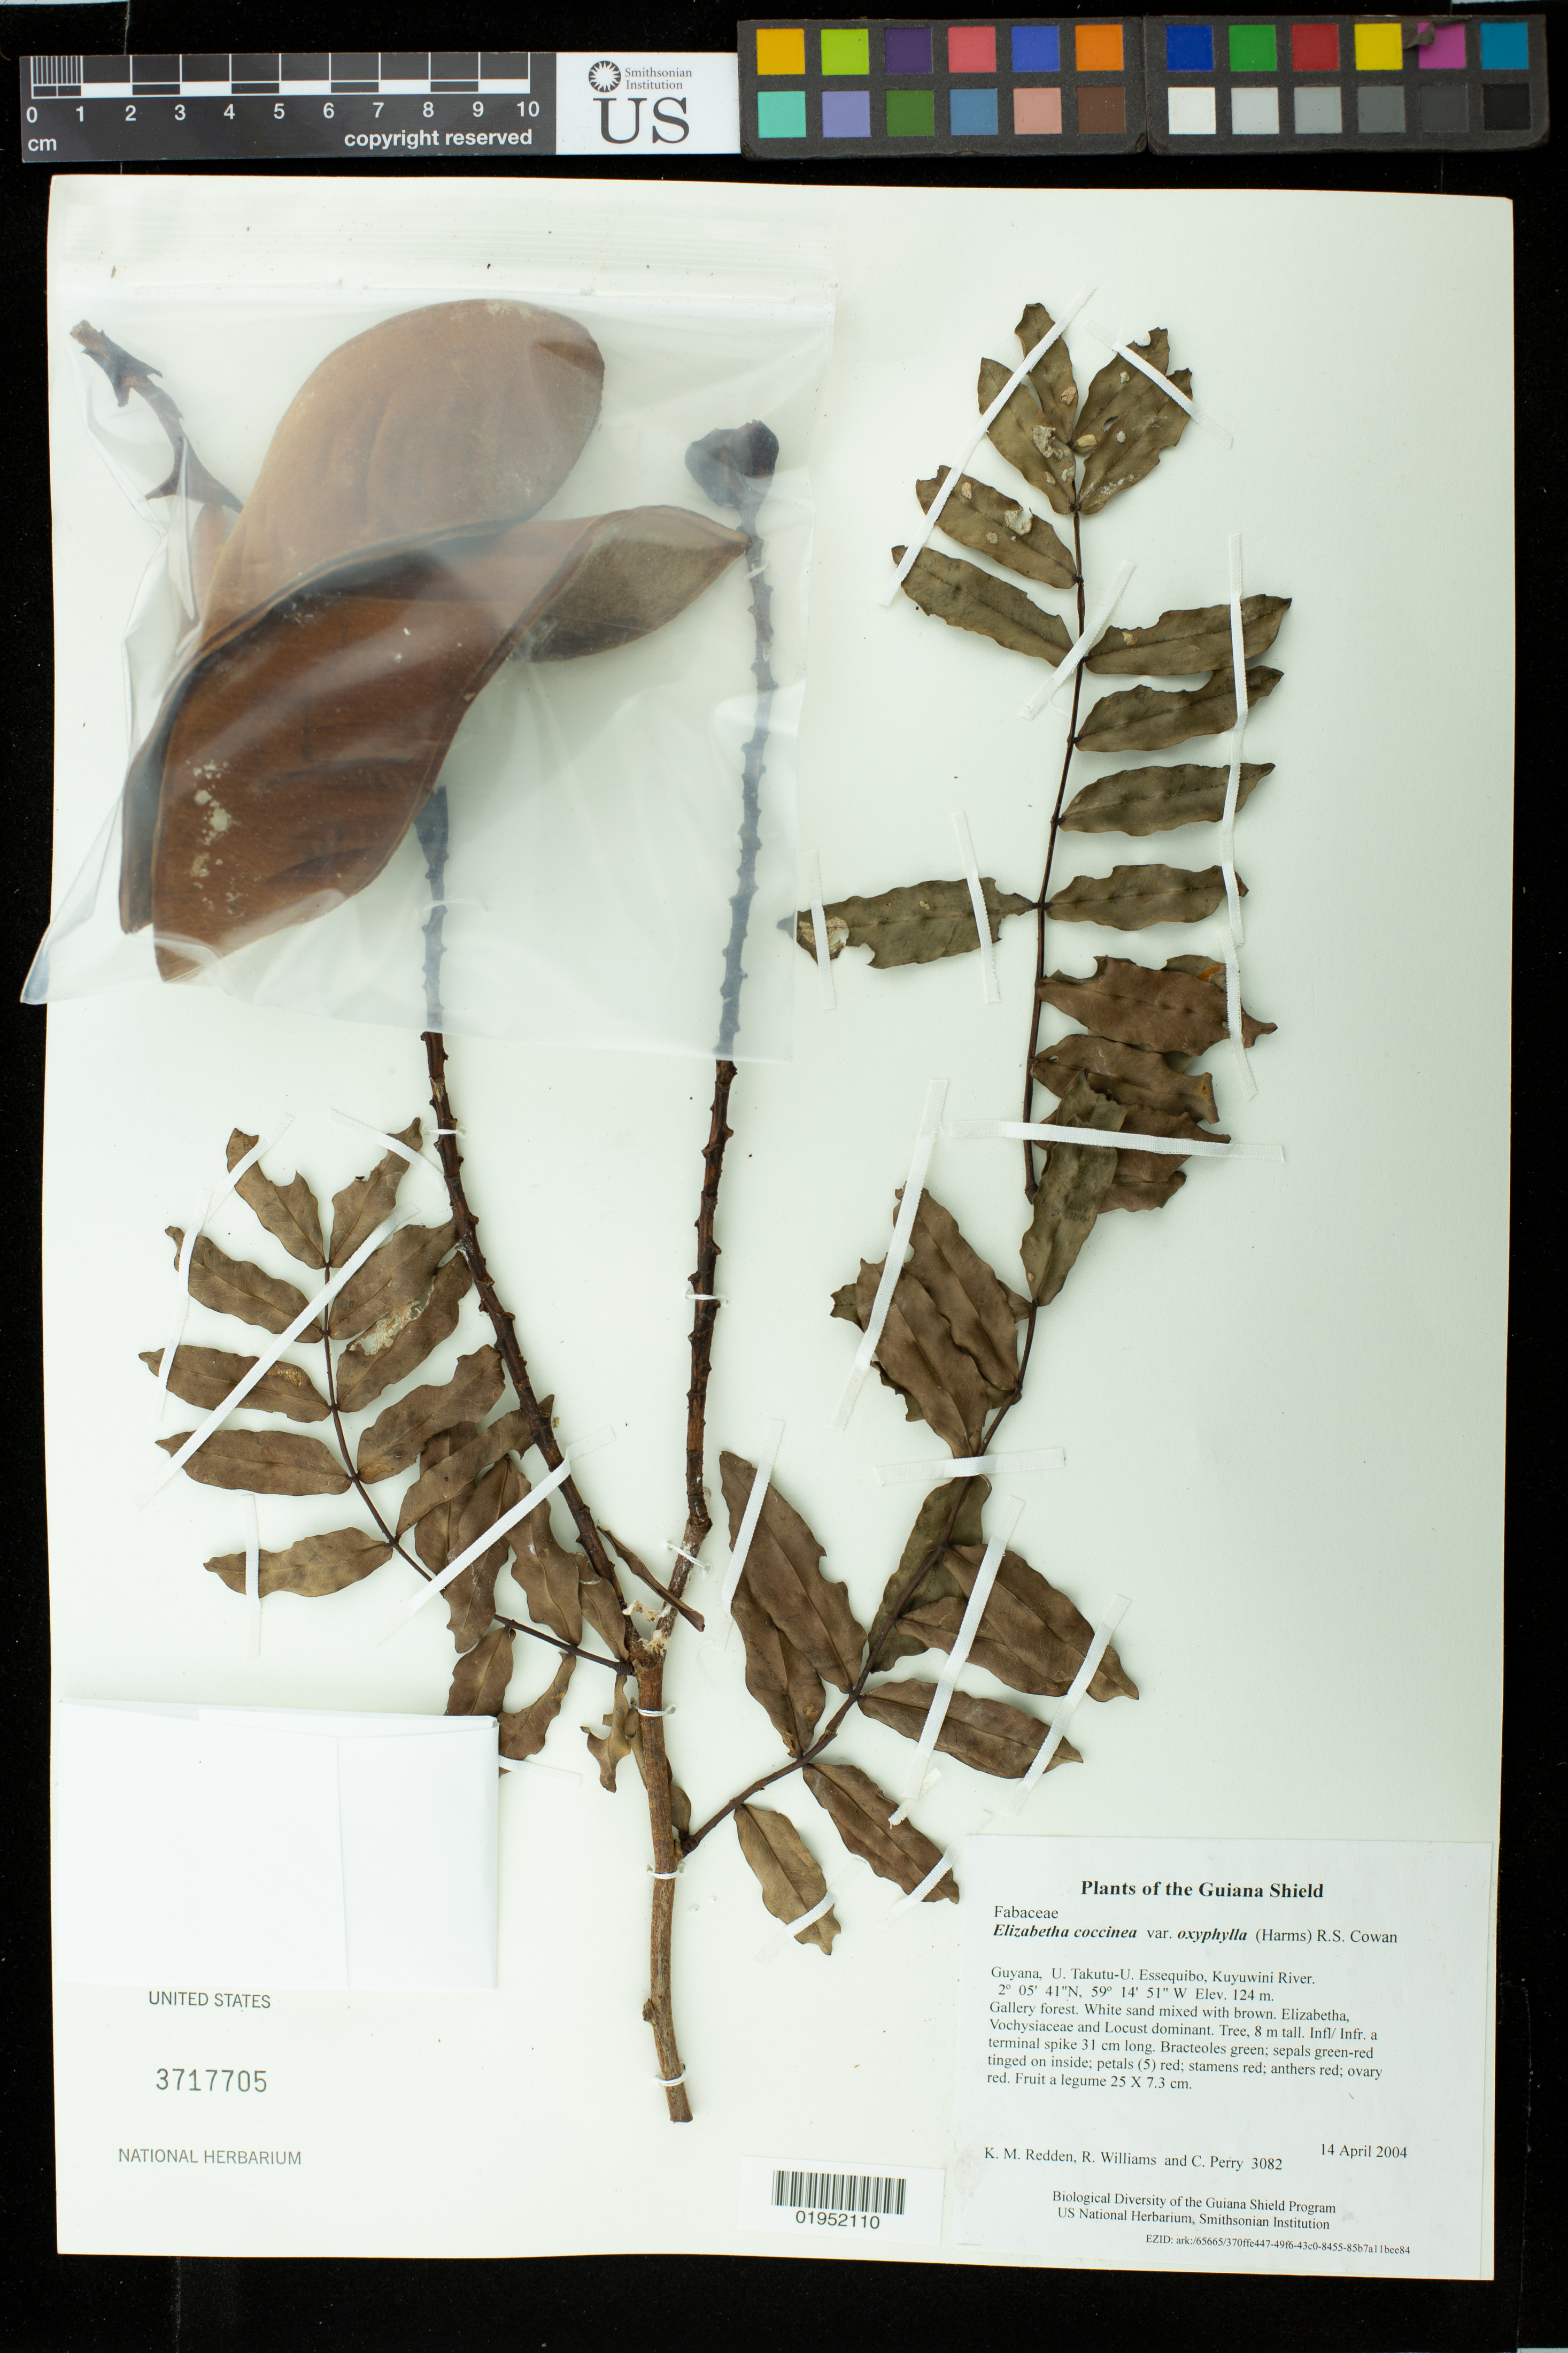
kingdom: Plantae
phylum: Tracheophyta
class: Magnoliopsida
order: Fabales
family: Fabaceae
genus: Elizabetha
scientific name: Elizabetha coccinea var. oxyphylla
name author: (Harms) R.S. Cowan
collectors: K. M. Redden, R. Williams & C. Perry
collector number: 3082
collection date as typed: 14 April 2004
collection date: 2004-04-14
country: Guyana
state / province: U. Takutu-U. Essequibo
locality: Kuyuwini River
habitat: Gallery forest. White sand mixed with brown. Elizabetha, Vochysiaceae and Locust dominant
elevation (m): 124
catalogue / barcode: US 3717705